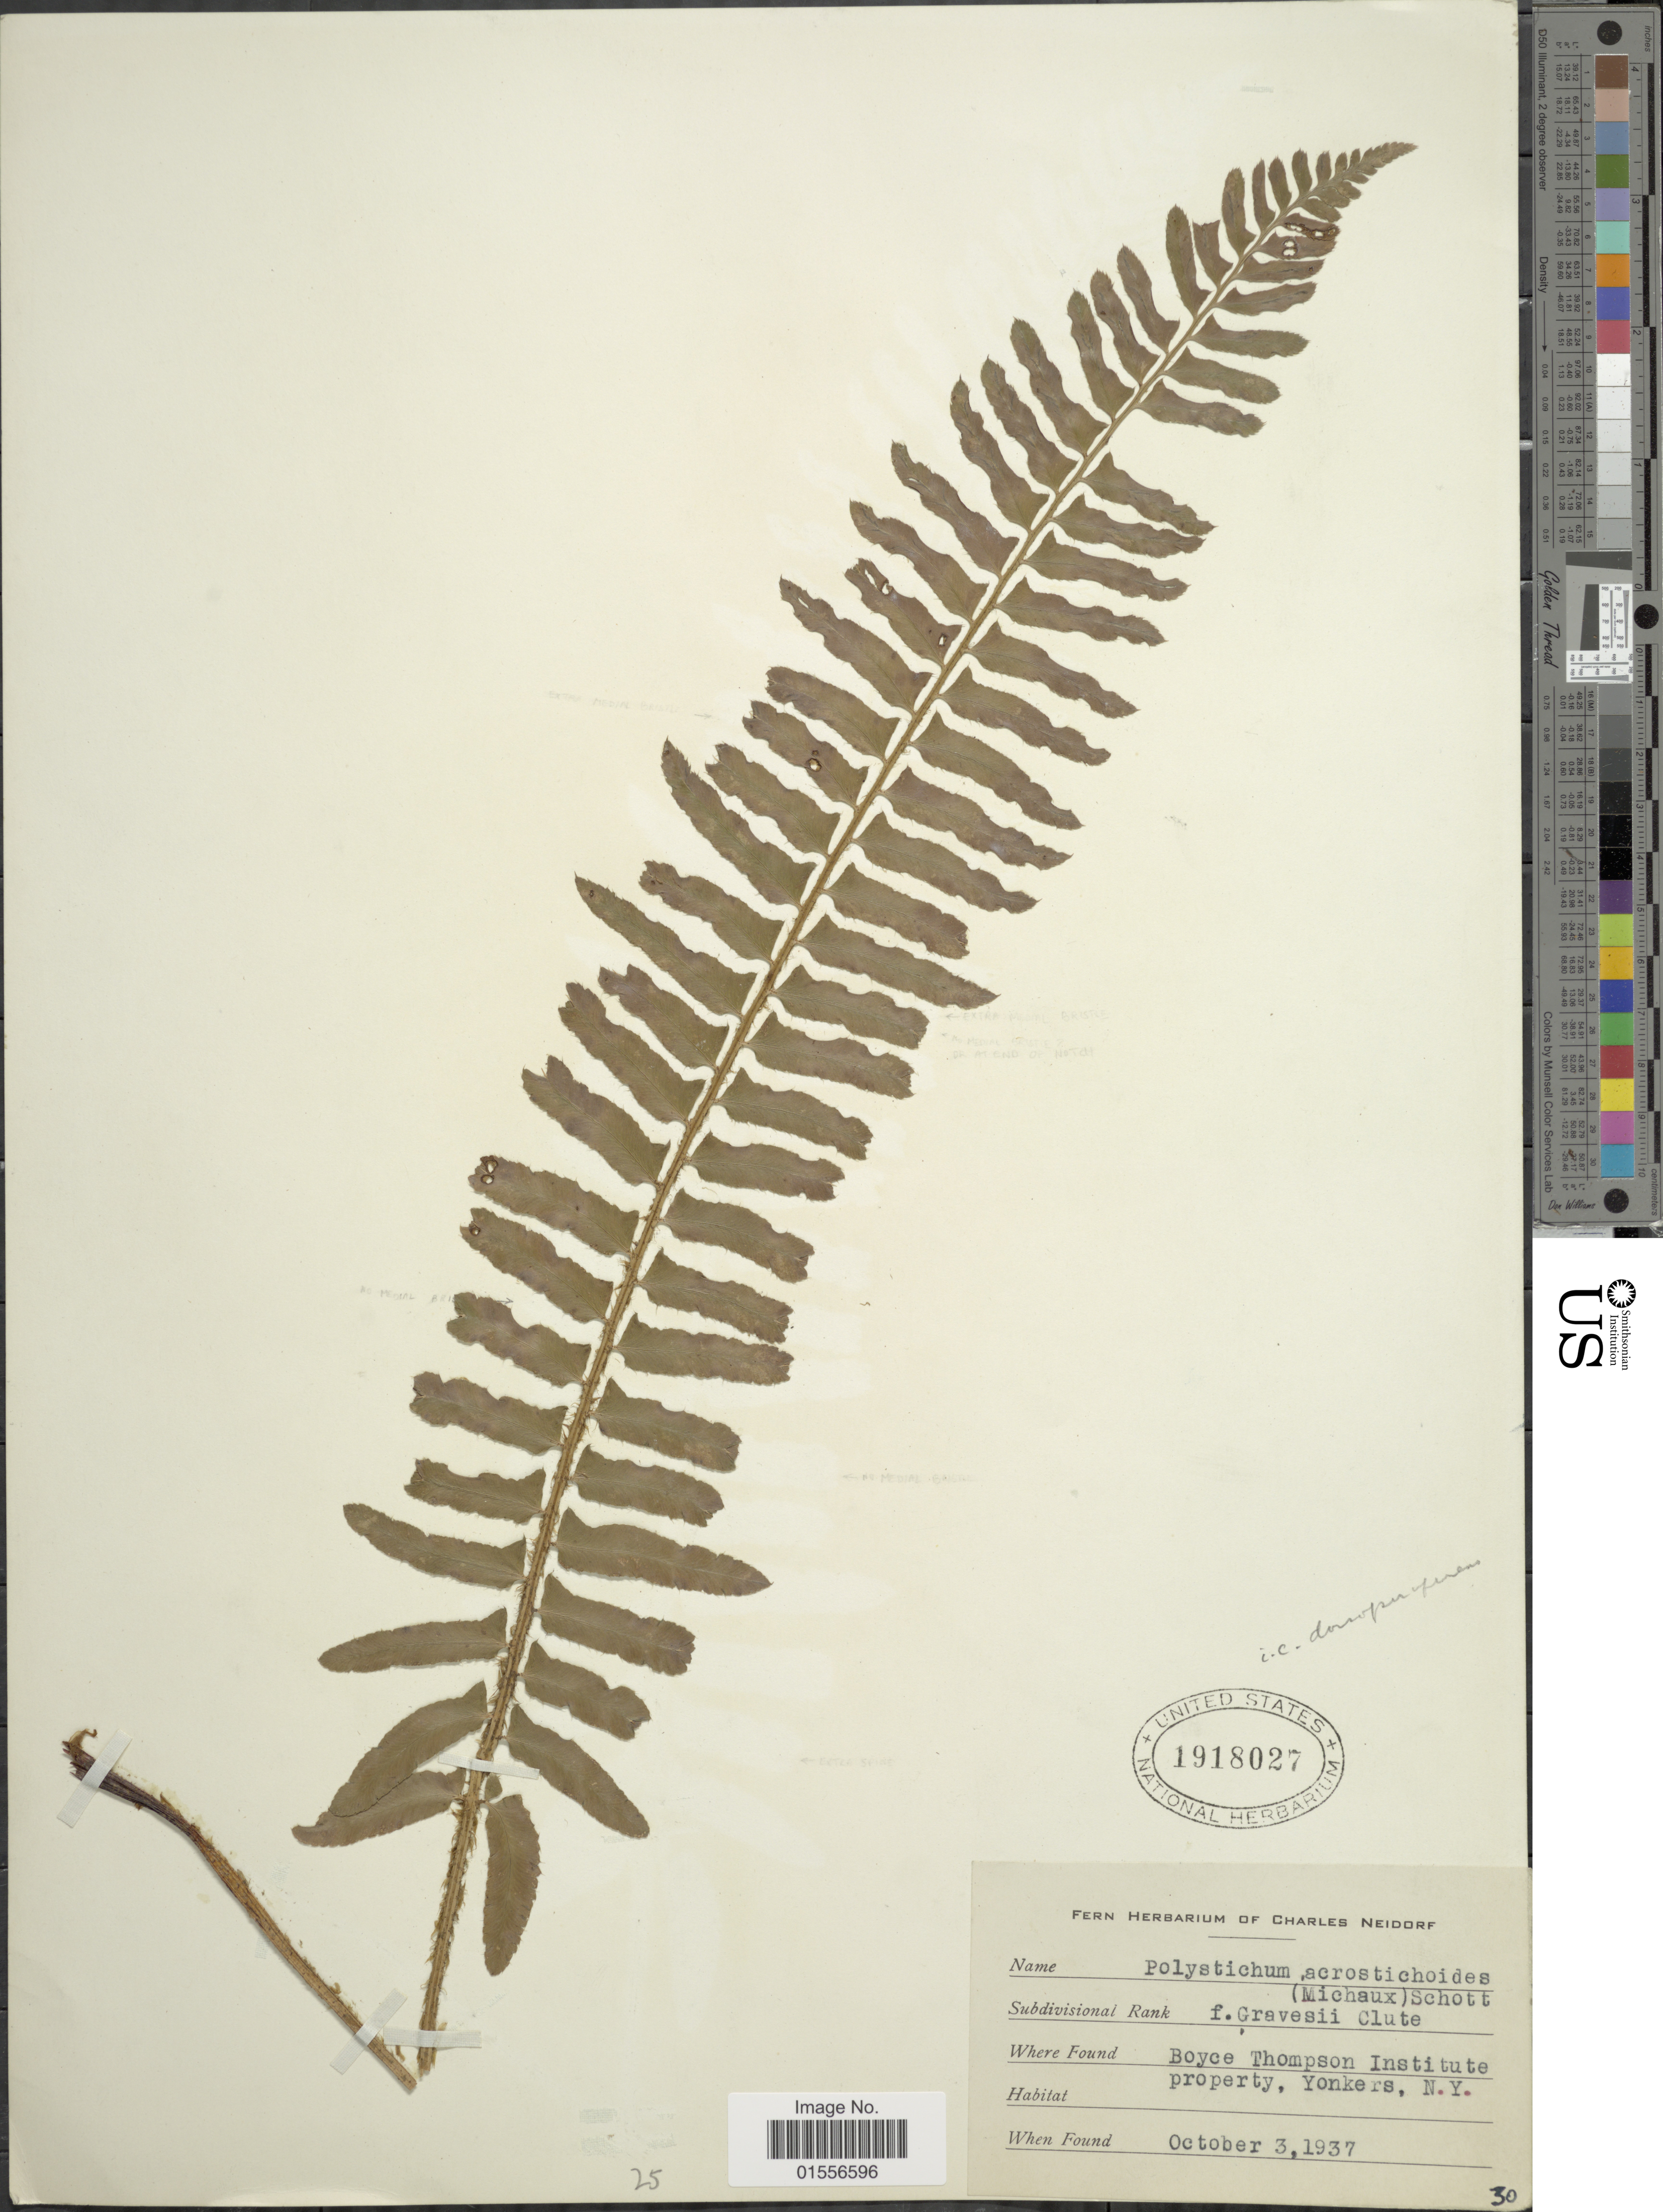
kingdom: Plantae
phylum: Tracheophyta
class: Polypodiopsida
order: Polypodiales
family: Dryopteridaceae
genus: Polystichum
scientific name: Polystichum acrostichoides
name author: (Michx.) Schott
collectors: ex herb. Charles Neidorf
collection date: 1937-10-03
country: United States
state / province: New York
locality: Boyce Thompson Institute property, Yonkers.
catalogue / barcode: US 1918027